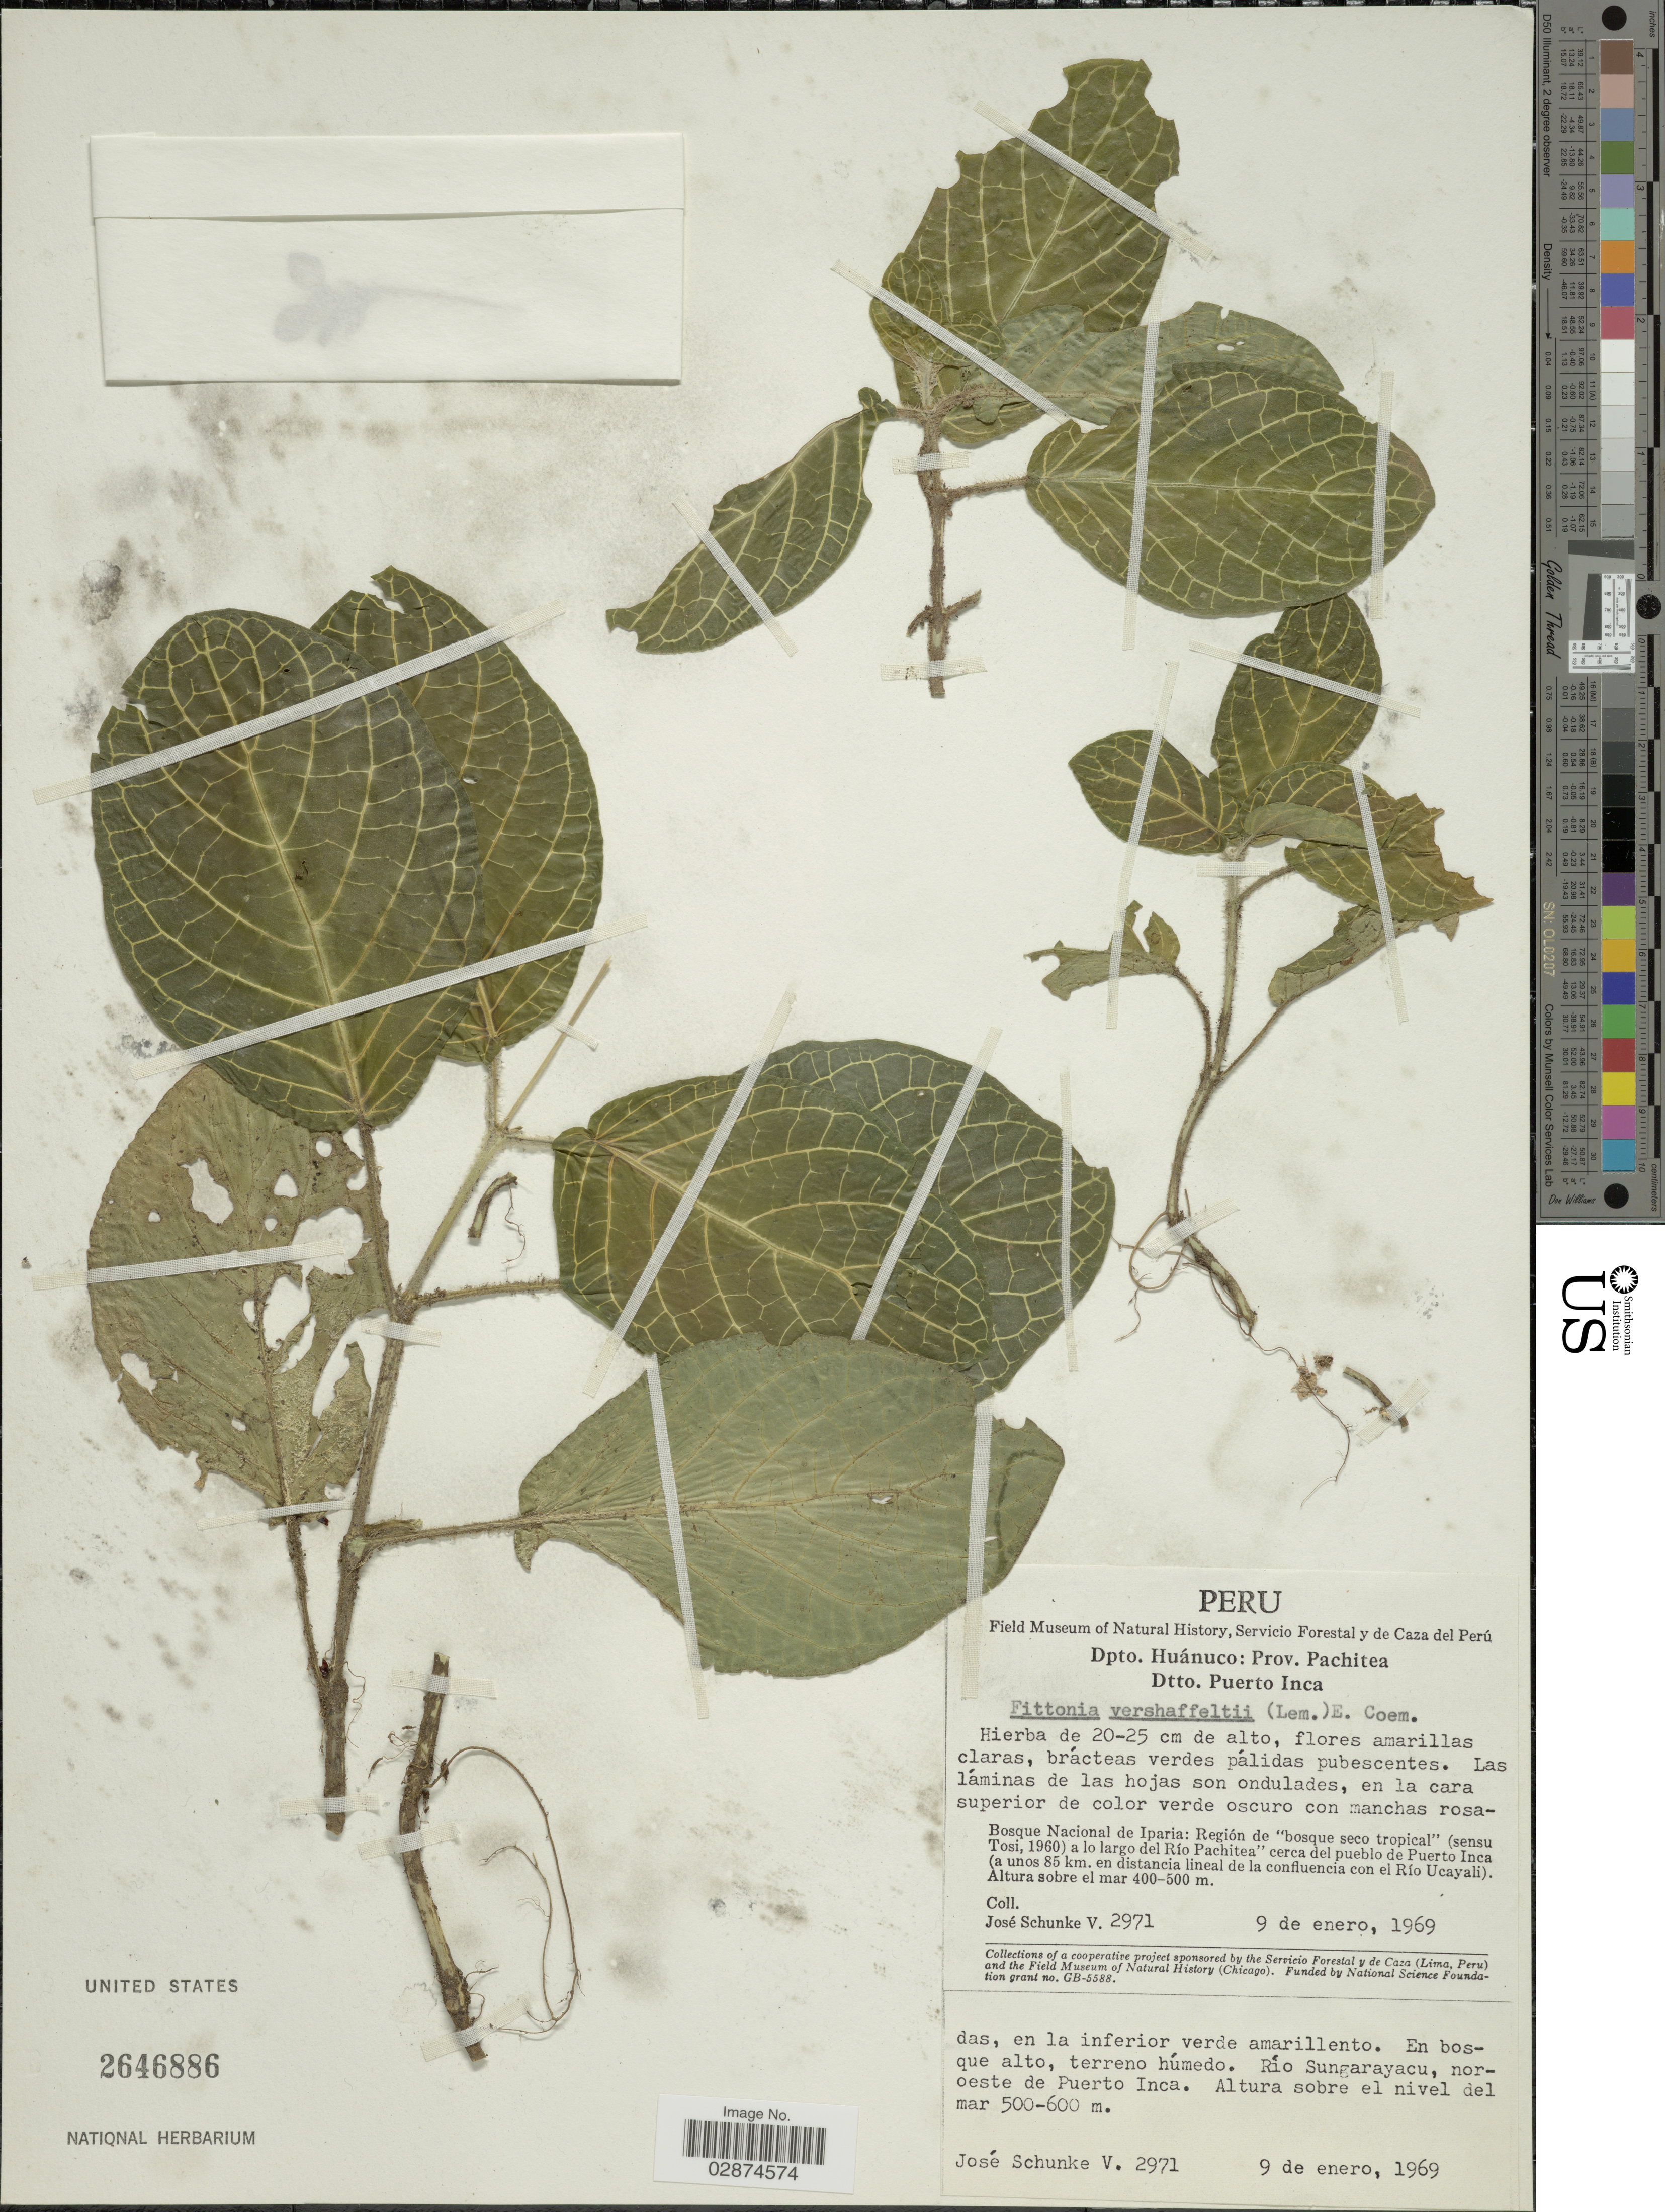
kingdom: Plantae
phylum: Tracheophyta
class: Magnoliopsida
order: Lamiales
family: Acanthaceae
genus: Fittonia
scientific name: Fittonia albivenis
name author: (Lindl. ex Veitch) Brummitt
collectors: J. Schunke Vigo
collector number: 2971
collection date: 1969-01-09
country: Peru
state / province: Huánuco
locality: Dpto. Huánuco: Prov. Pachitea Dtto. Puerto Inca. Bosque Nacional de Iparia: Región de "bosque seco tropical" (sensu Tosi, 1960) a lo largo del Río Pachitea cerca del pueblo de Puerto Inca (a unos 85 km. en distancia lineal de la confluencia con el Río Ucayali). Río Sungarayacu, noroeste de Puerto Inca.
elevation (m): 400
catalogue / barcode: US 2646886